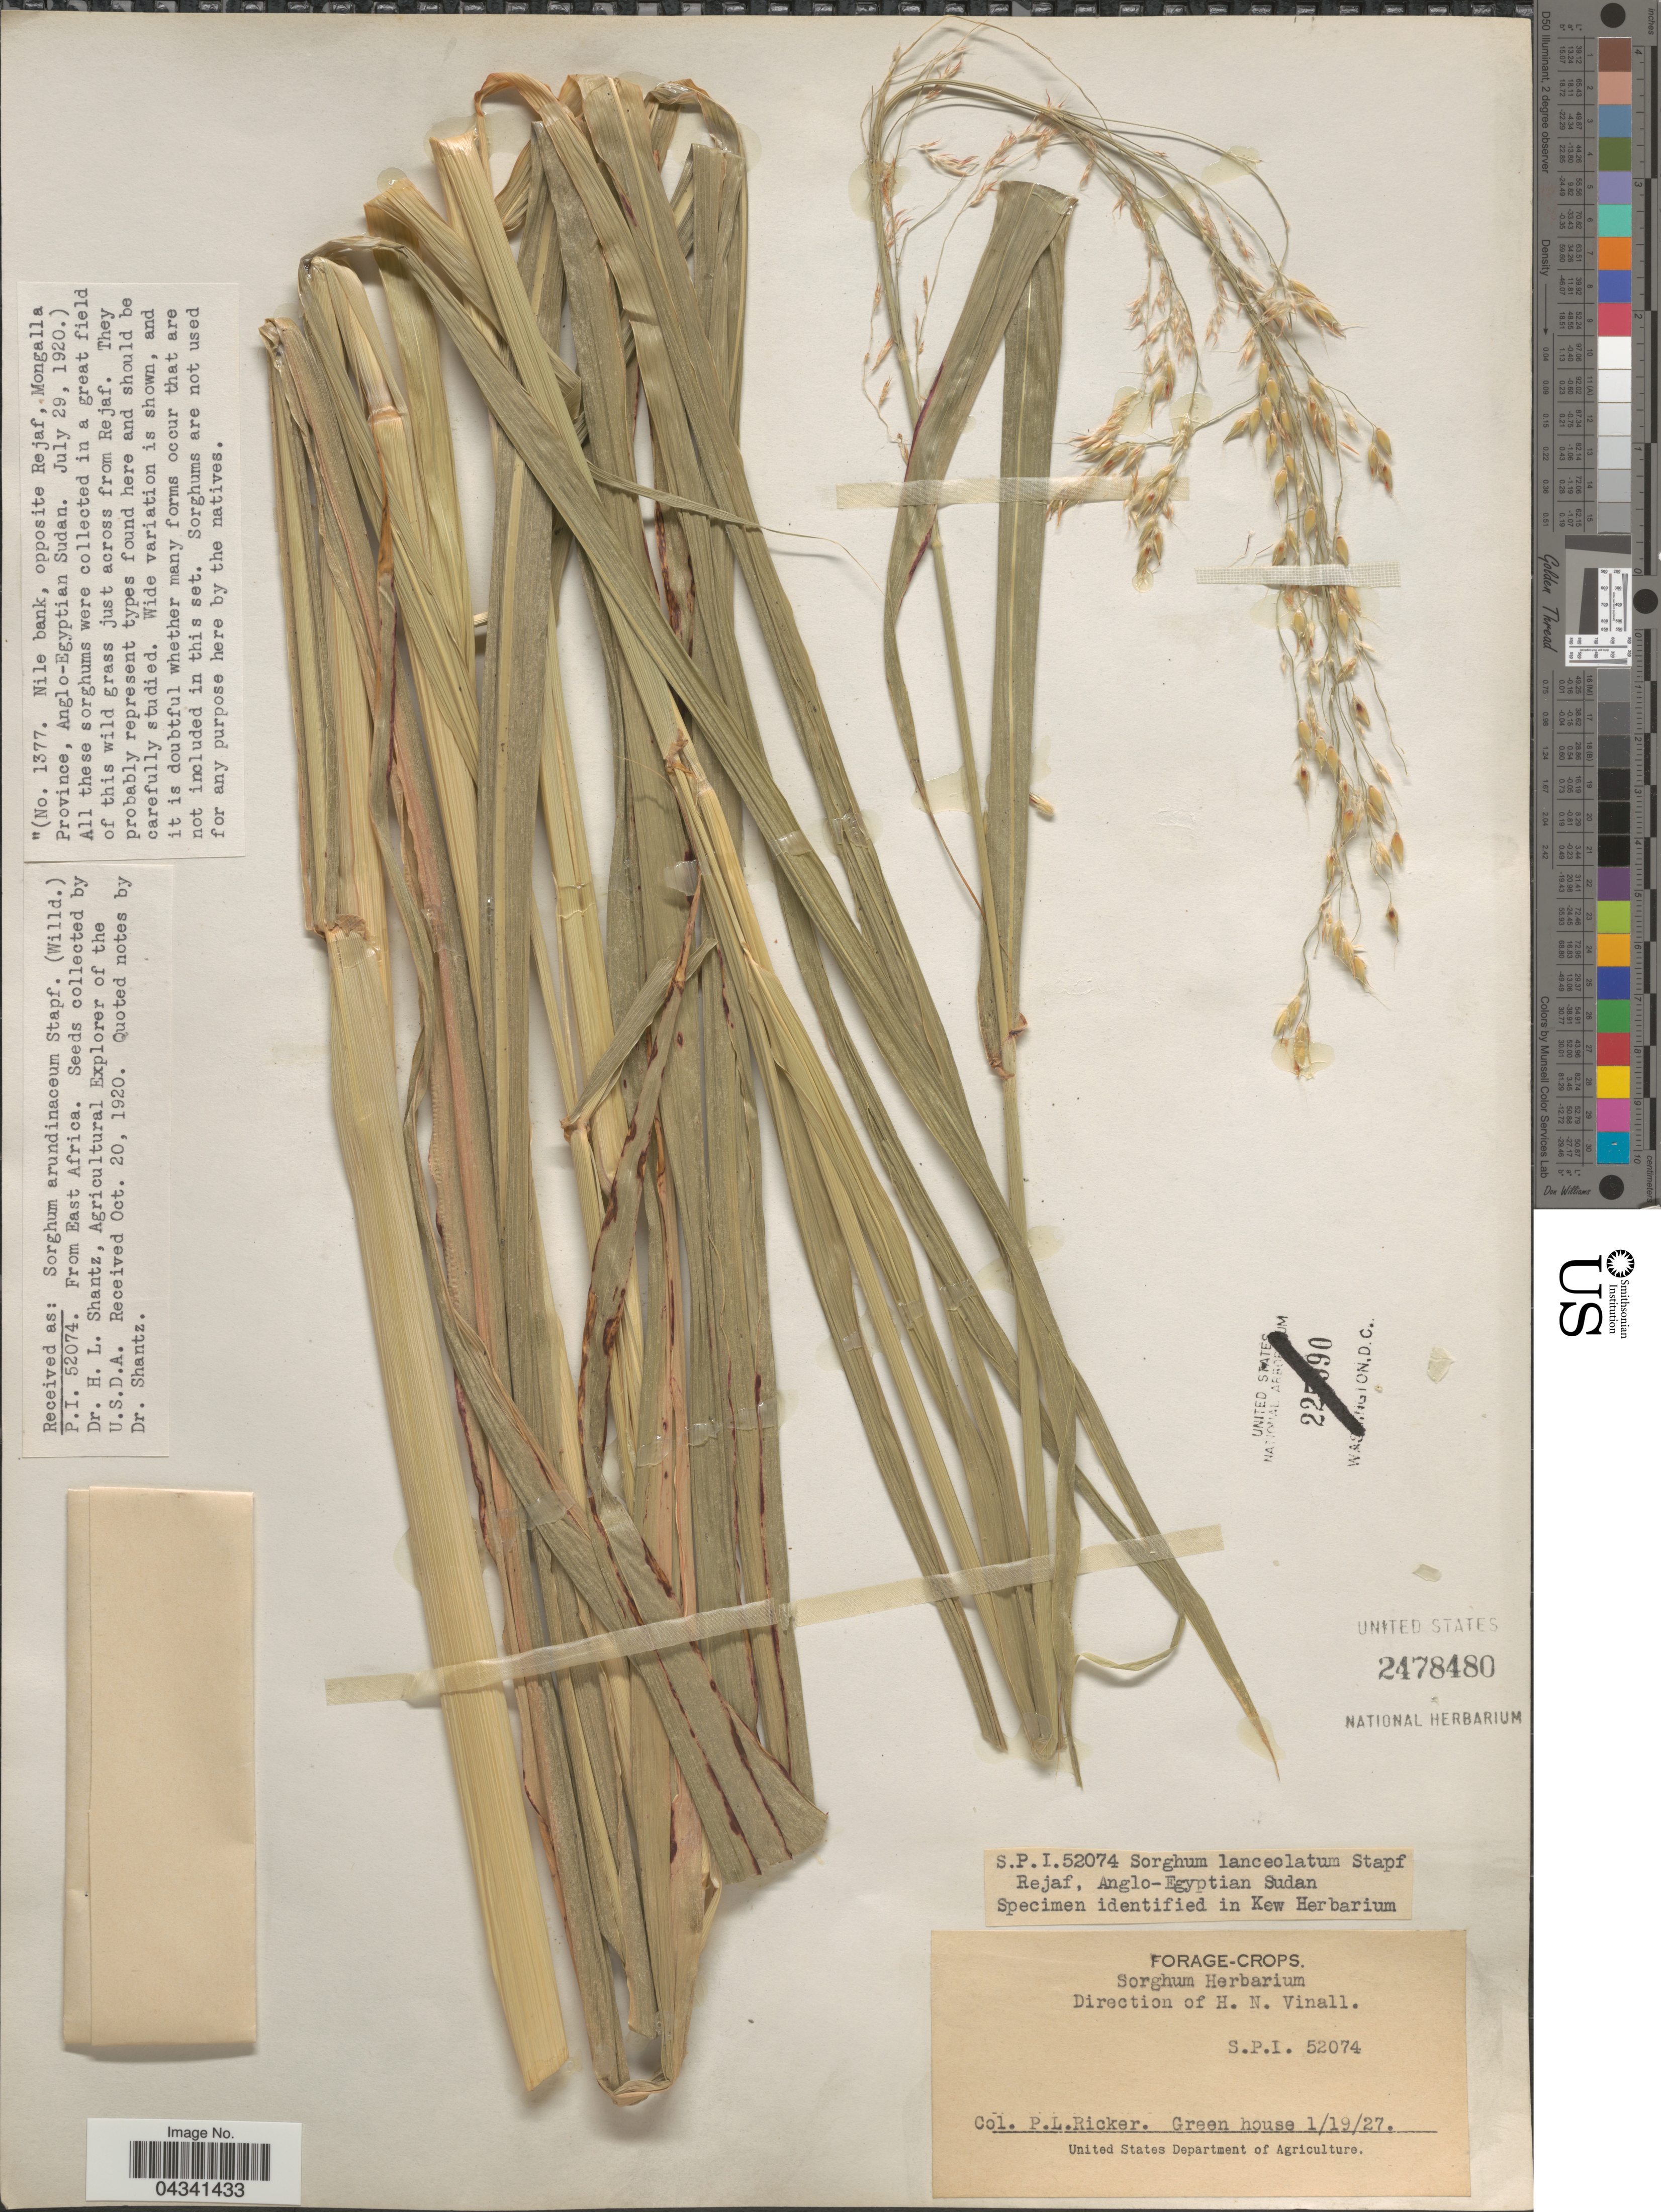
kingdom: Plantae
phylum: Tracheophyta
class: Liliopsida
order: Poales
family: Poaceae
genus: Sorghum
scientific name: Sorghum arundinaceum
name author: (Desv.) Stapf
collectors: P. Ricker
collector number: S.P.I. 52074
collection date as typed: Transcribed d/m/y: 19/1/27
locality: Green house.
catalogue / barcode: US 2478480